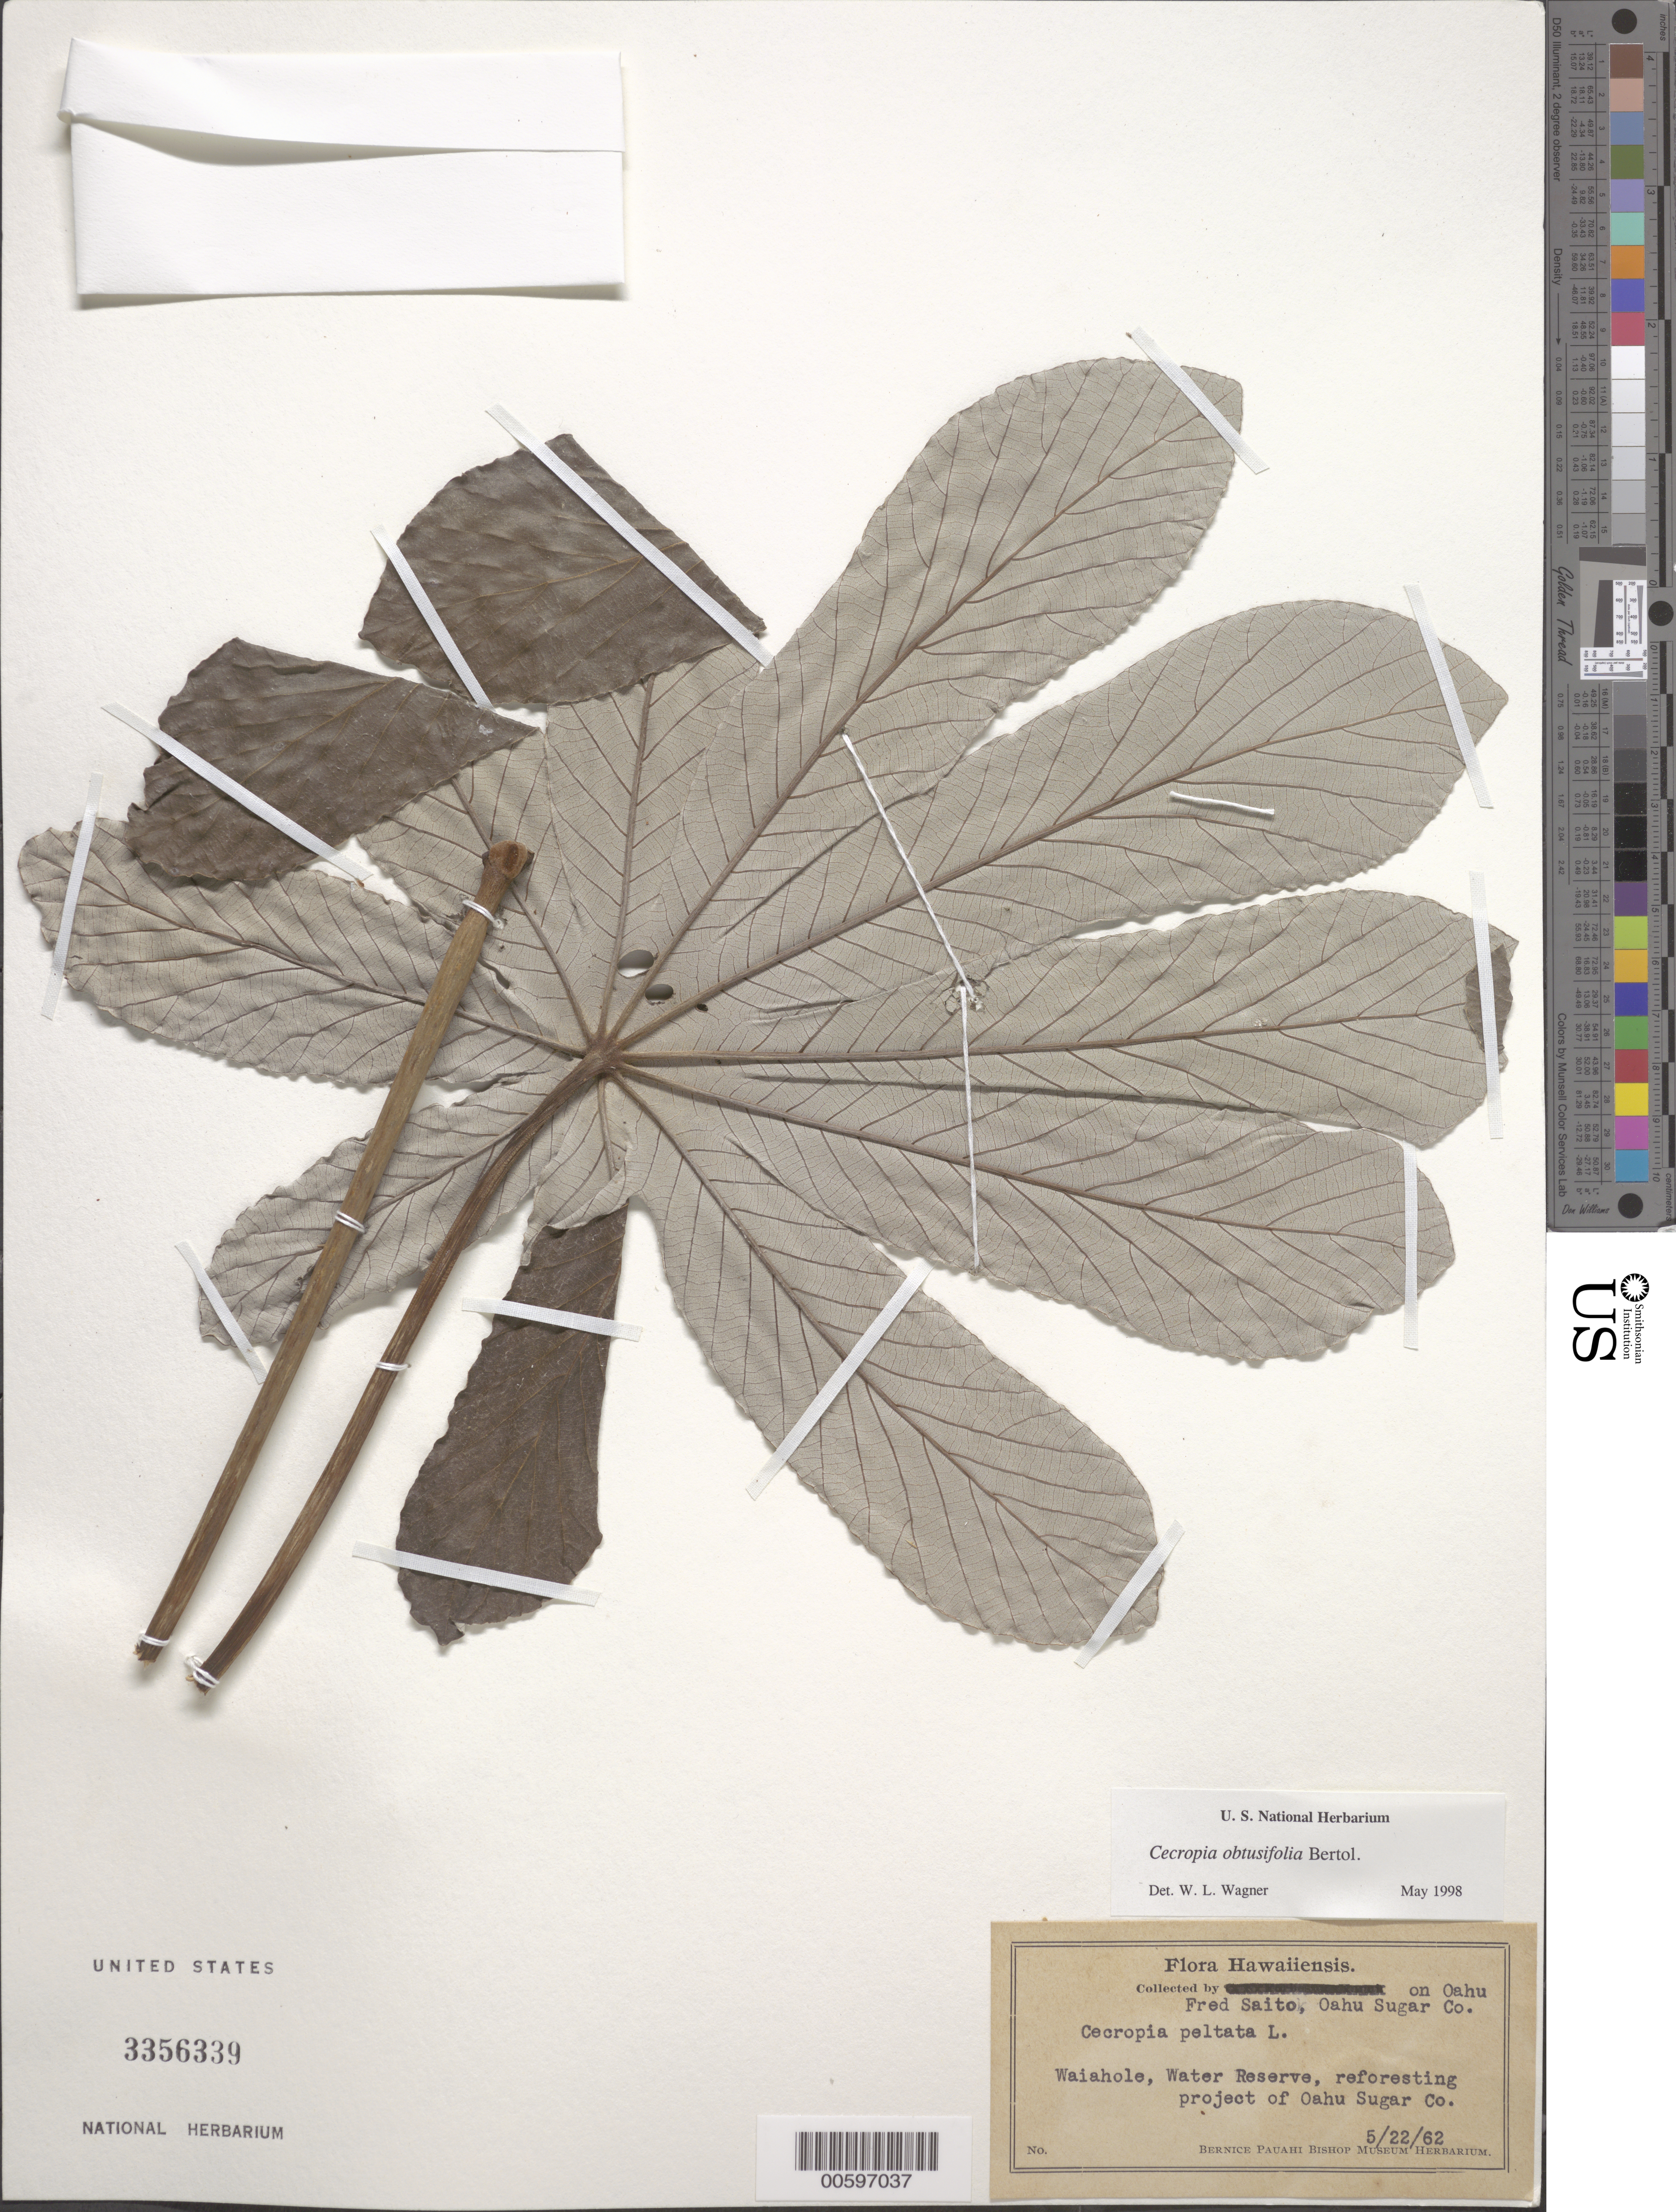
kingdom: Plantae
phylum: Tracheophyta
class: Magnoliopsida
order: Rosales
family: Urticaceae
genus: Cecropia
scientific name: Cecropia obtusifolia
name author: Bertol.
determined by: Wagner, W. L., (BOT), Smithsonian Institution - National Museum of Natural History (UNITED STATES)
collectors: F. Saito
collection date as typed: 22 May 1962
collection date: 1962-05-22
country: United States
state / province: Hawaii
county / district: Honolulu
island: Oahu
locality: Oahu Sugar Co., Waiahole, Water Res.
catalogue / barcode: US 3356339